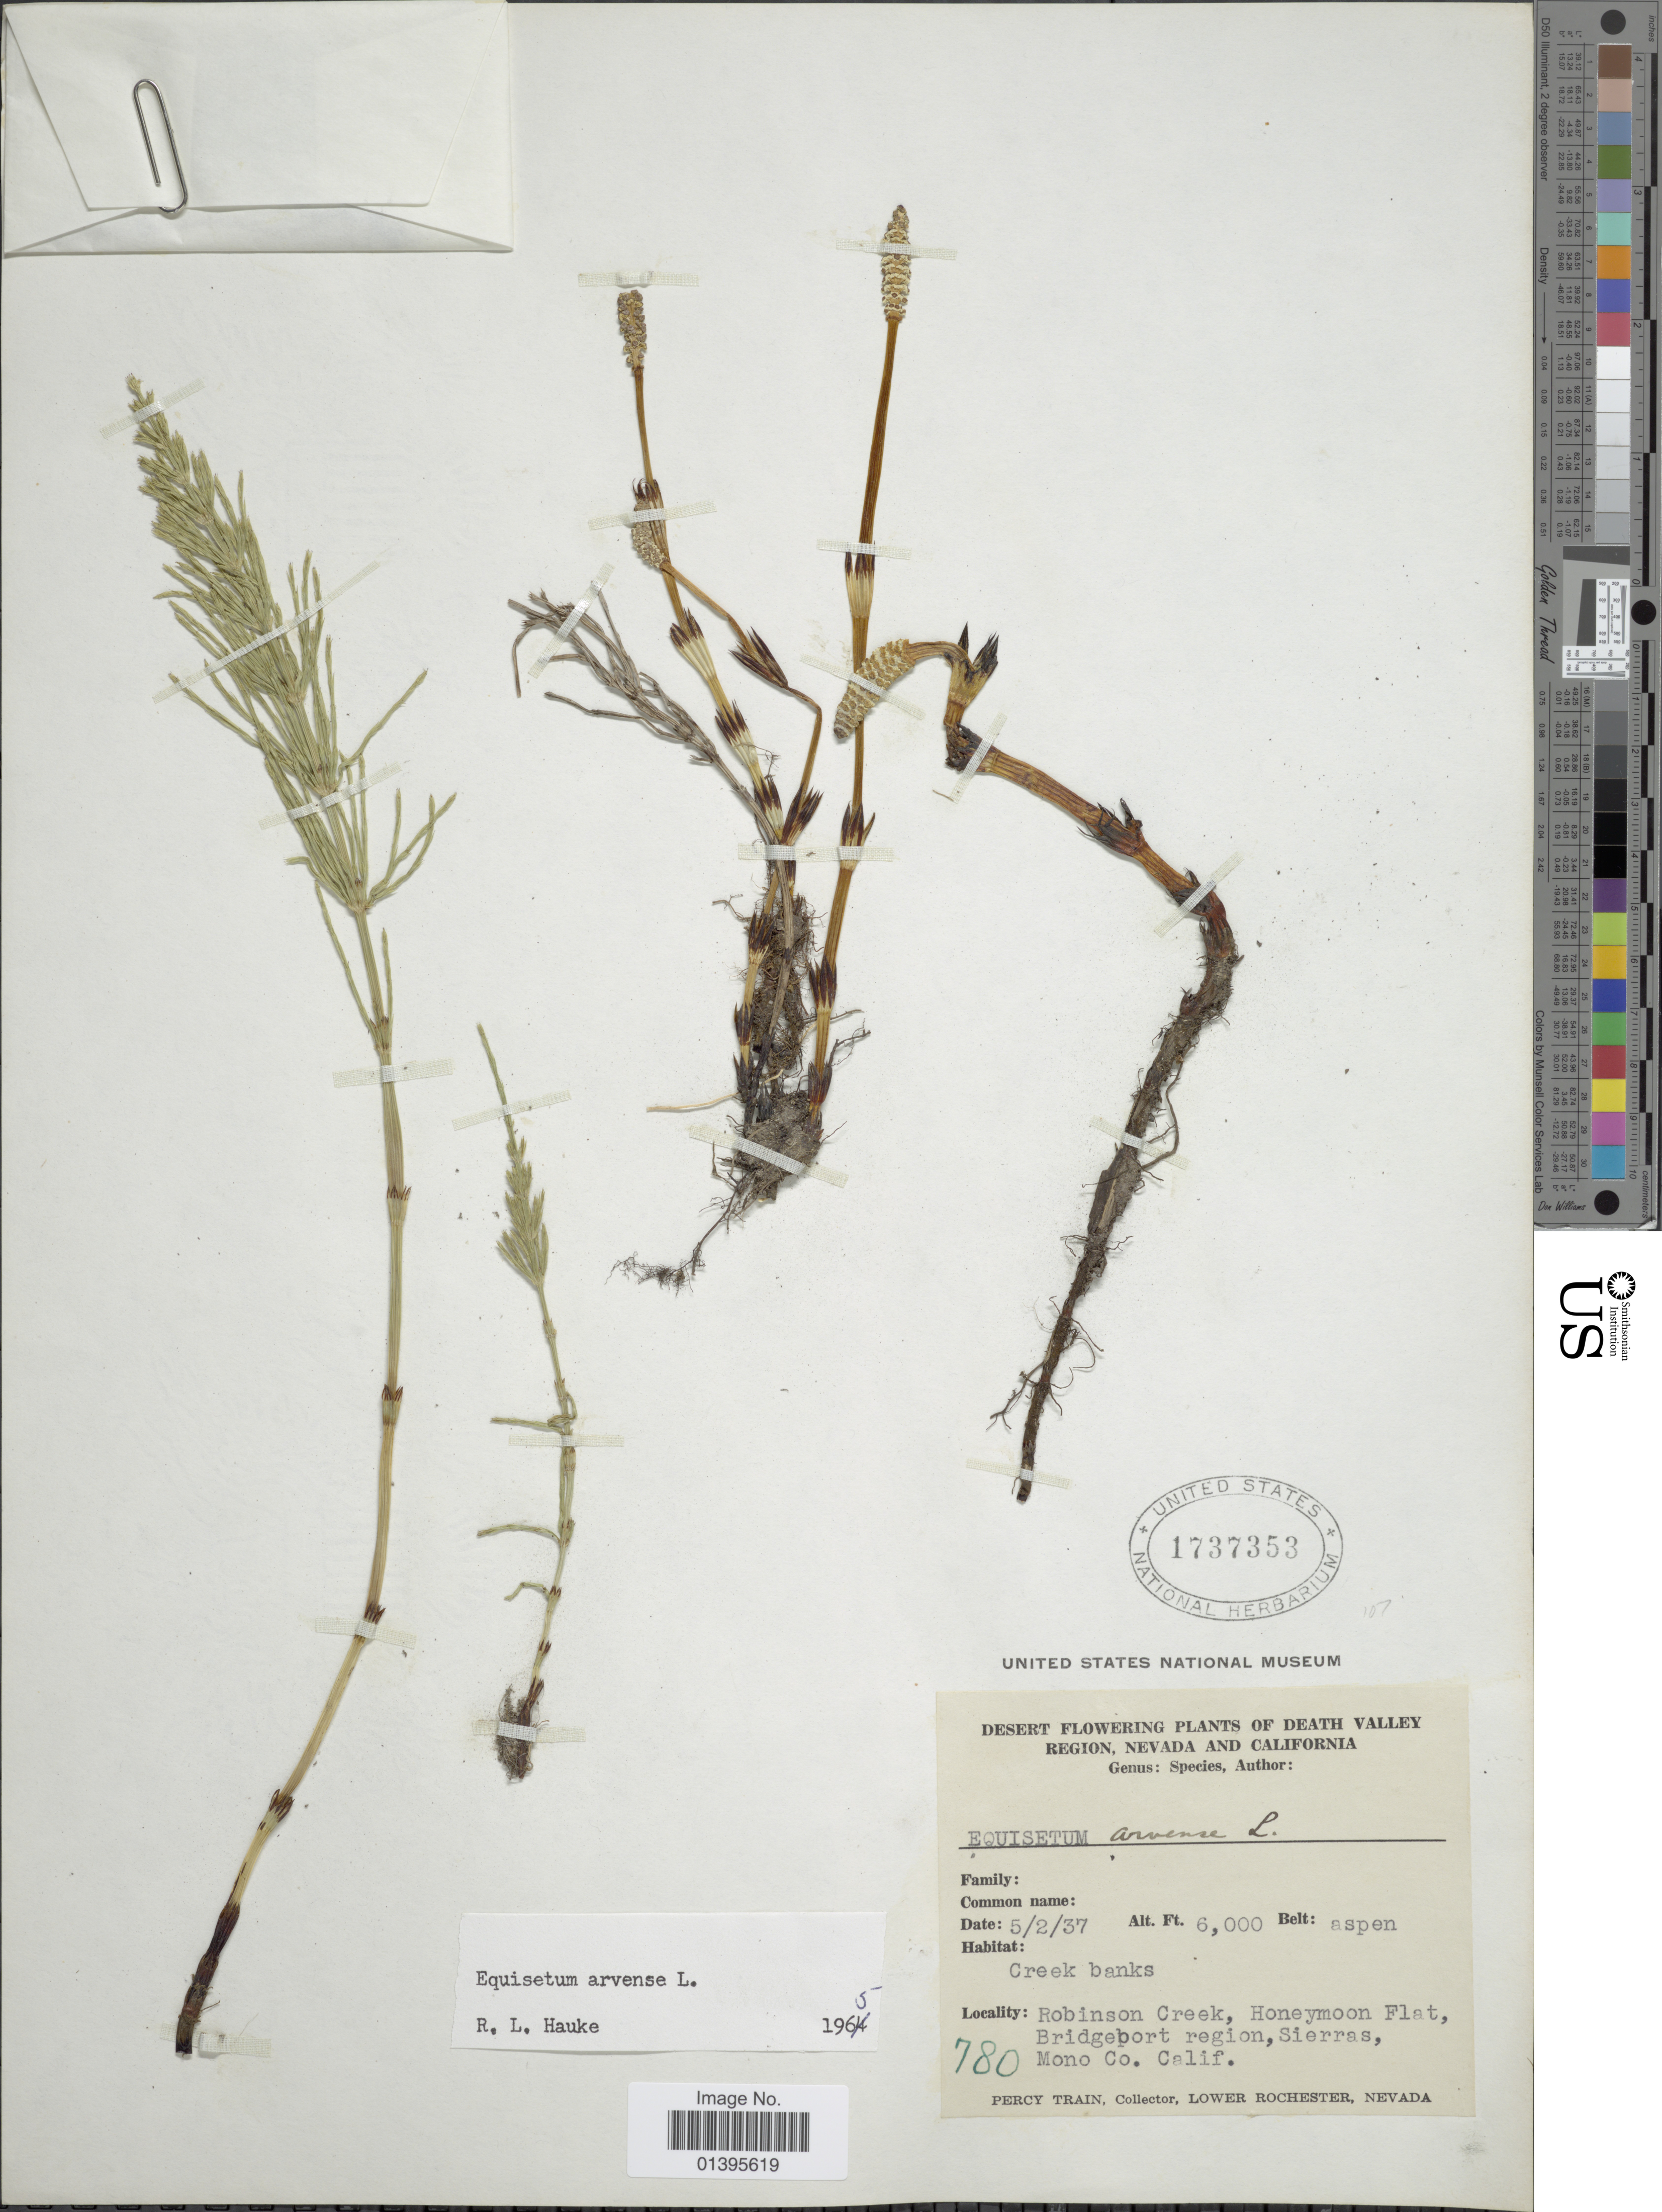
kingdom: Plantae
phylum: Tracheophyta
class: Polypodiopsida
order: Equisetales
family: Equisetaceae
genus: Equisetum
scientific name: Equisetum arvense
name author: L.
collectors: P. Train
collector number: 780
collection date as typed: Transcribed d/m/y: 5/2/37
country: United States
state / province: California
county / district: Mono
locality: Death valley region, Nevada and California, Robinson Creek, Honeymoon Flat, Bridgeport region, Sierras Mono Co.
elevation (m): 1829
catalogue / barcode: US 1737353